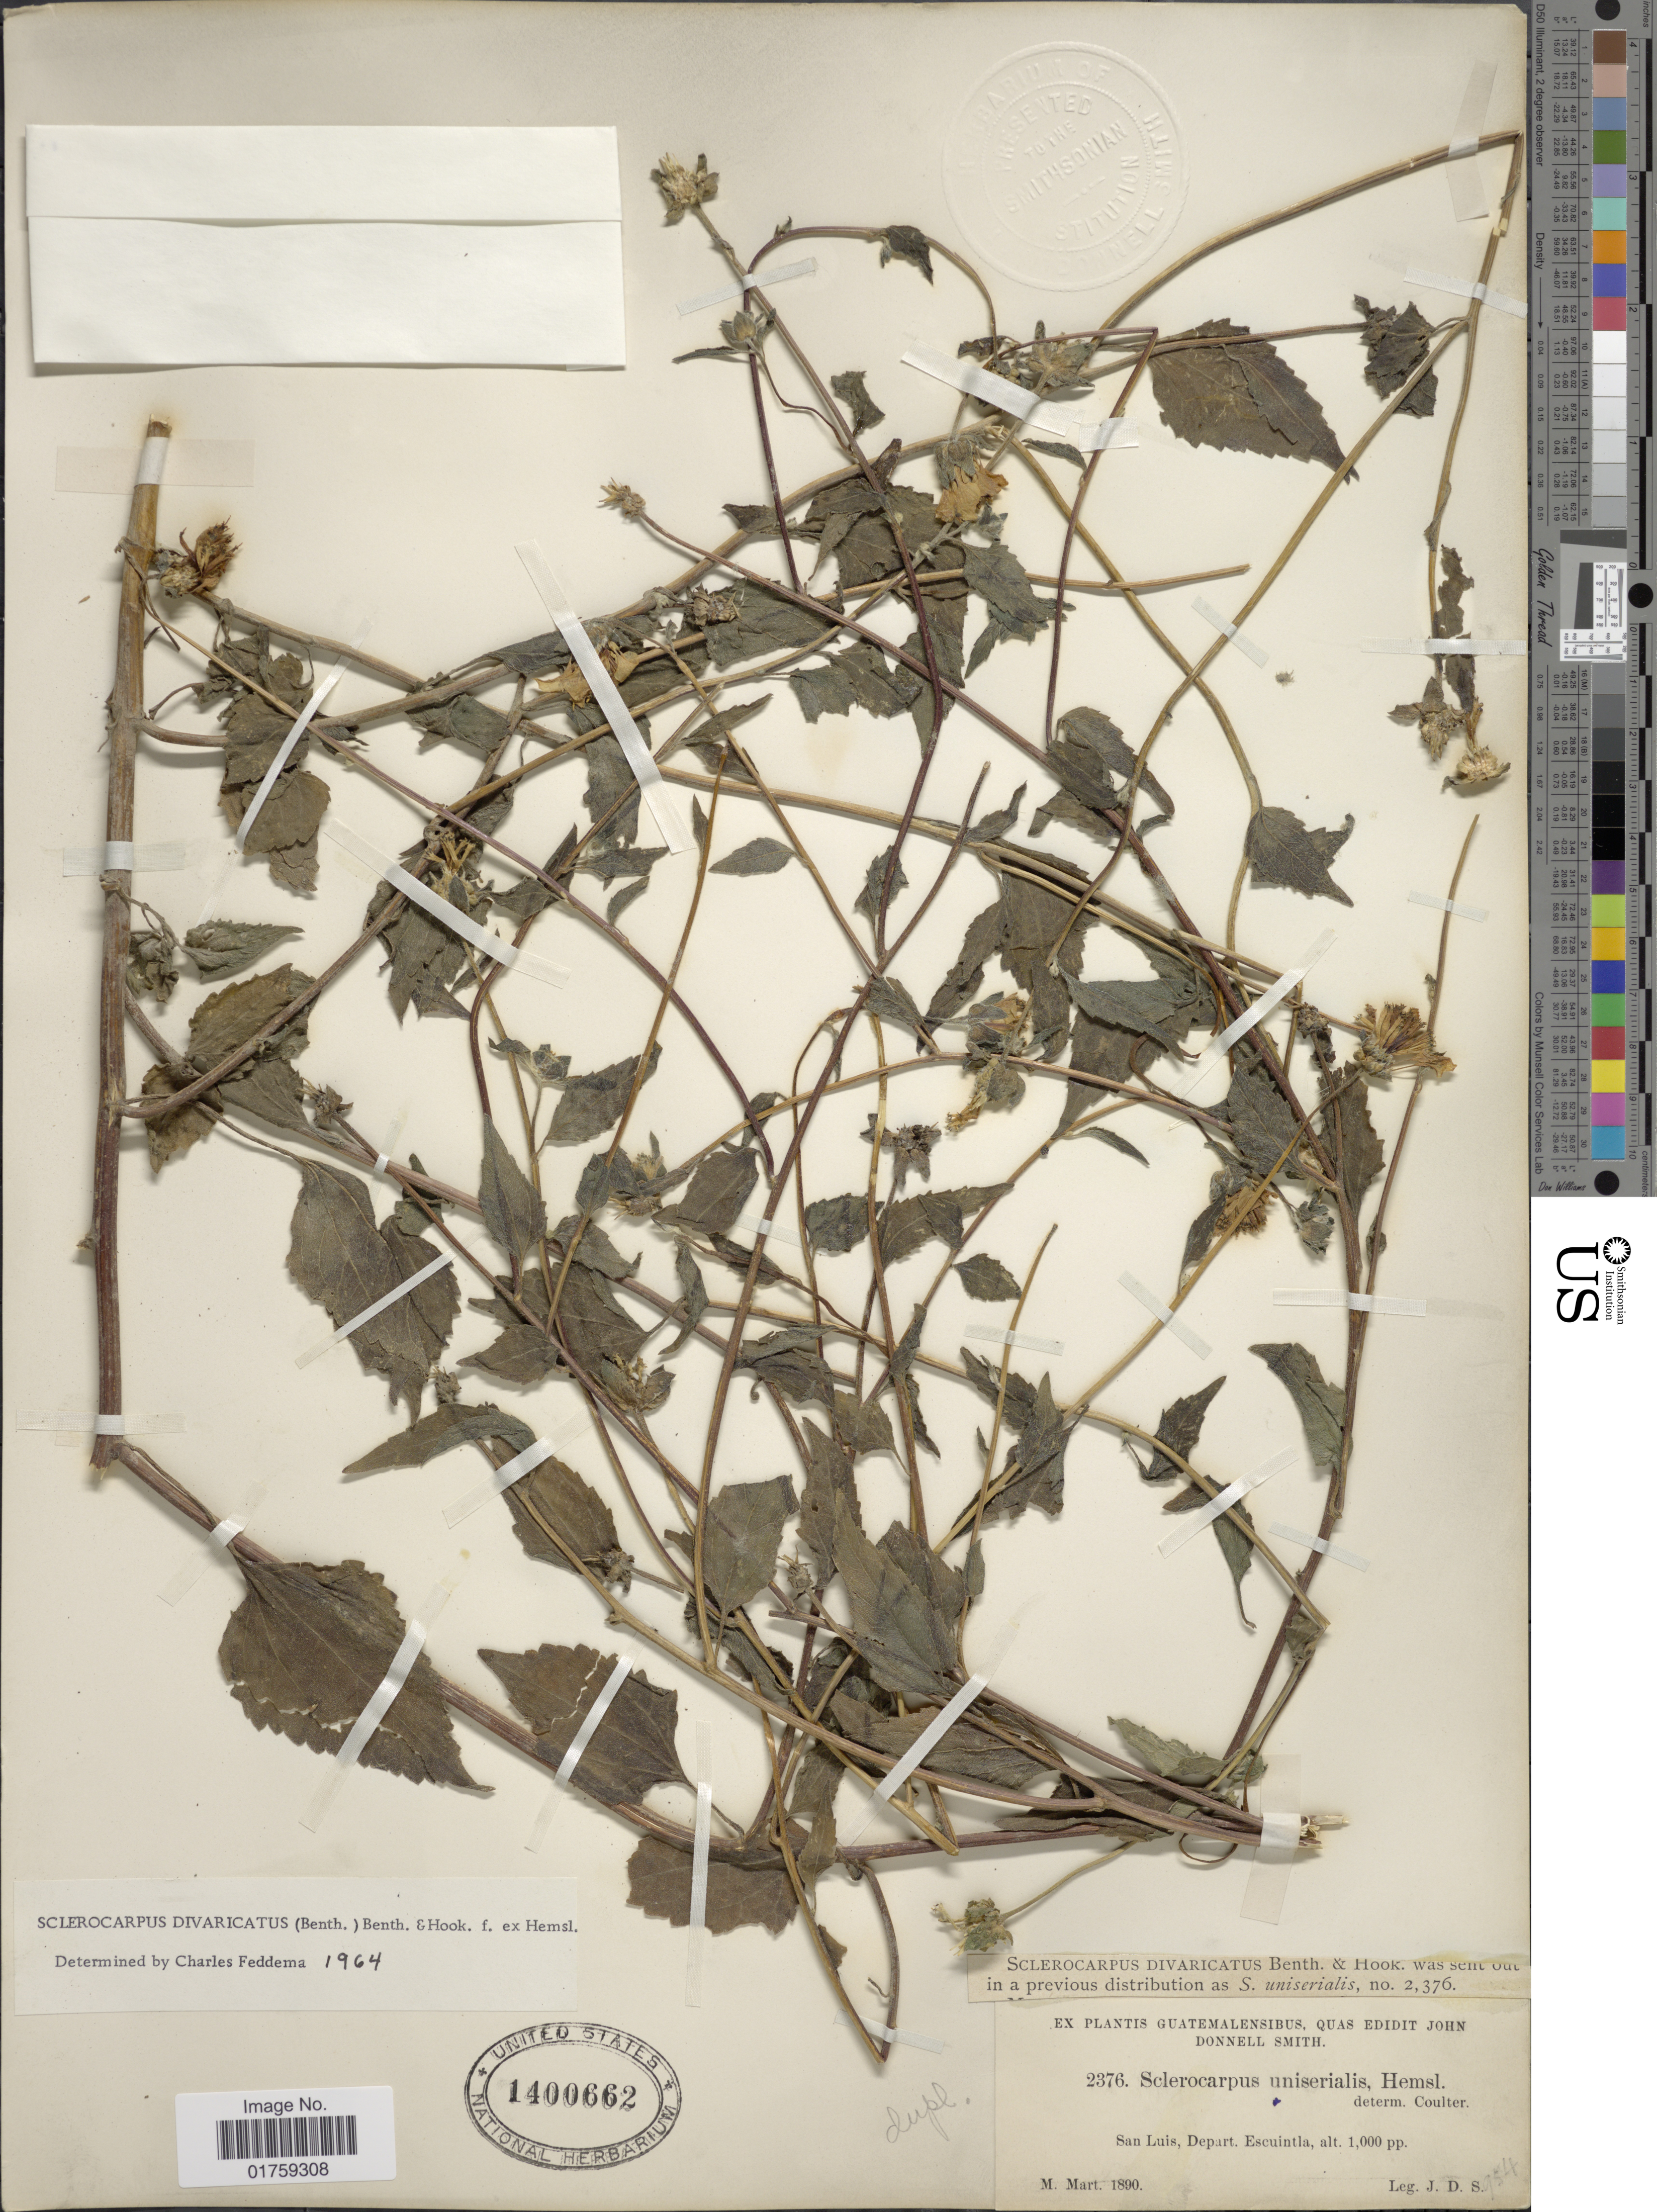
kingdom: Plantae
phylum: Tracheophyta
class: Magnoliopsida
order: Asterales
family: Asteraceae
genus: Sclerocarpus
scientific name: Sclerocarpus divaricatus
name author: (Benth.) Benth. & Hook. f. ex Hemsl.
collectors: J. Donnell Smith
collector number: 2376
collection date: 1890-03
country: Guatemala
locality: San Luis, Depart. Escuintla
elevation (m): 305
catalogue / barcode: US 1400662